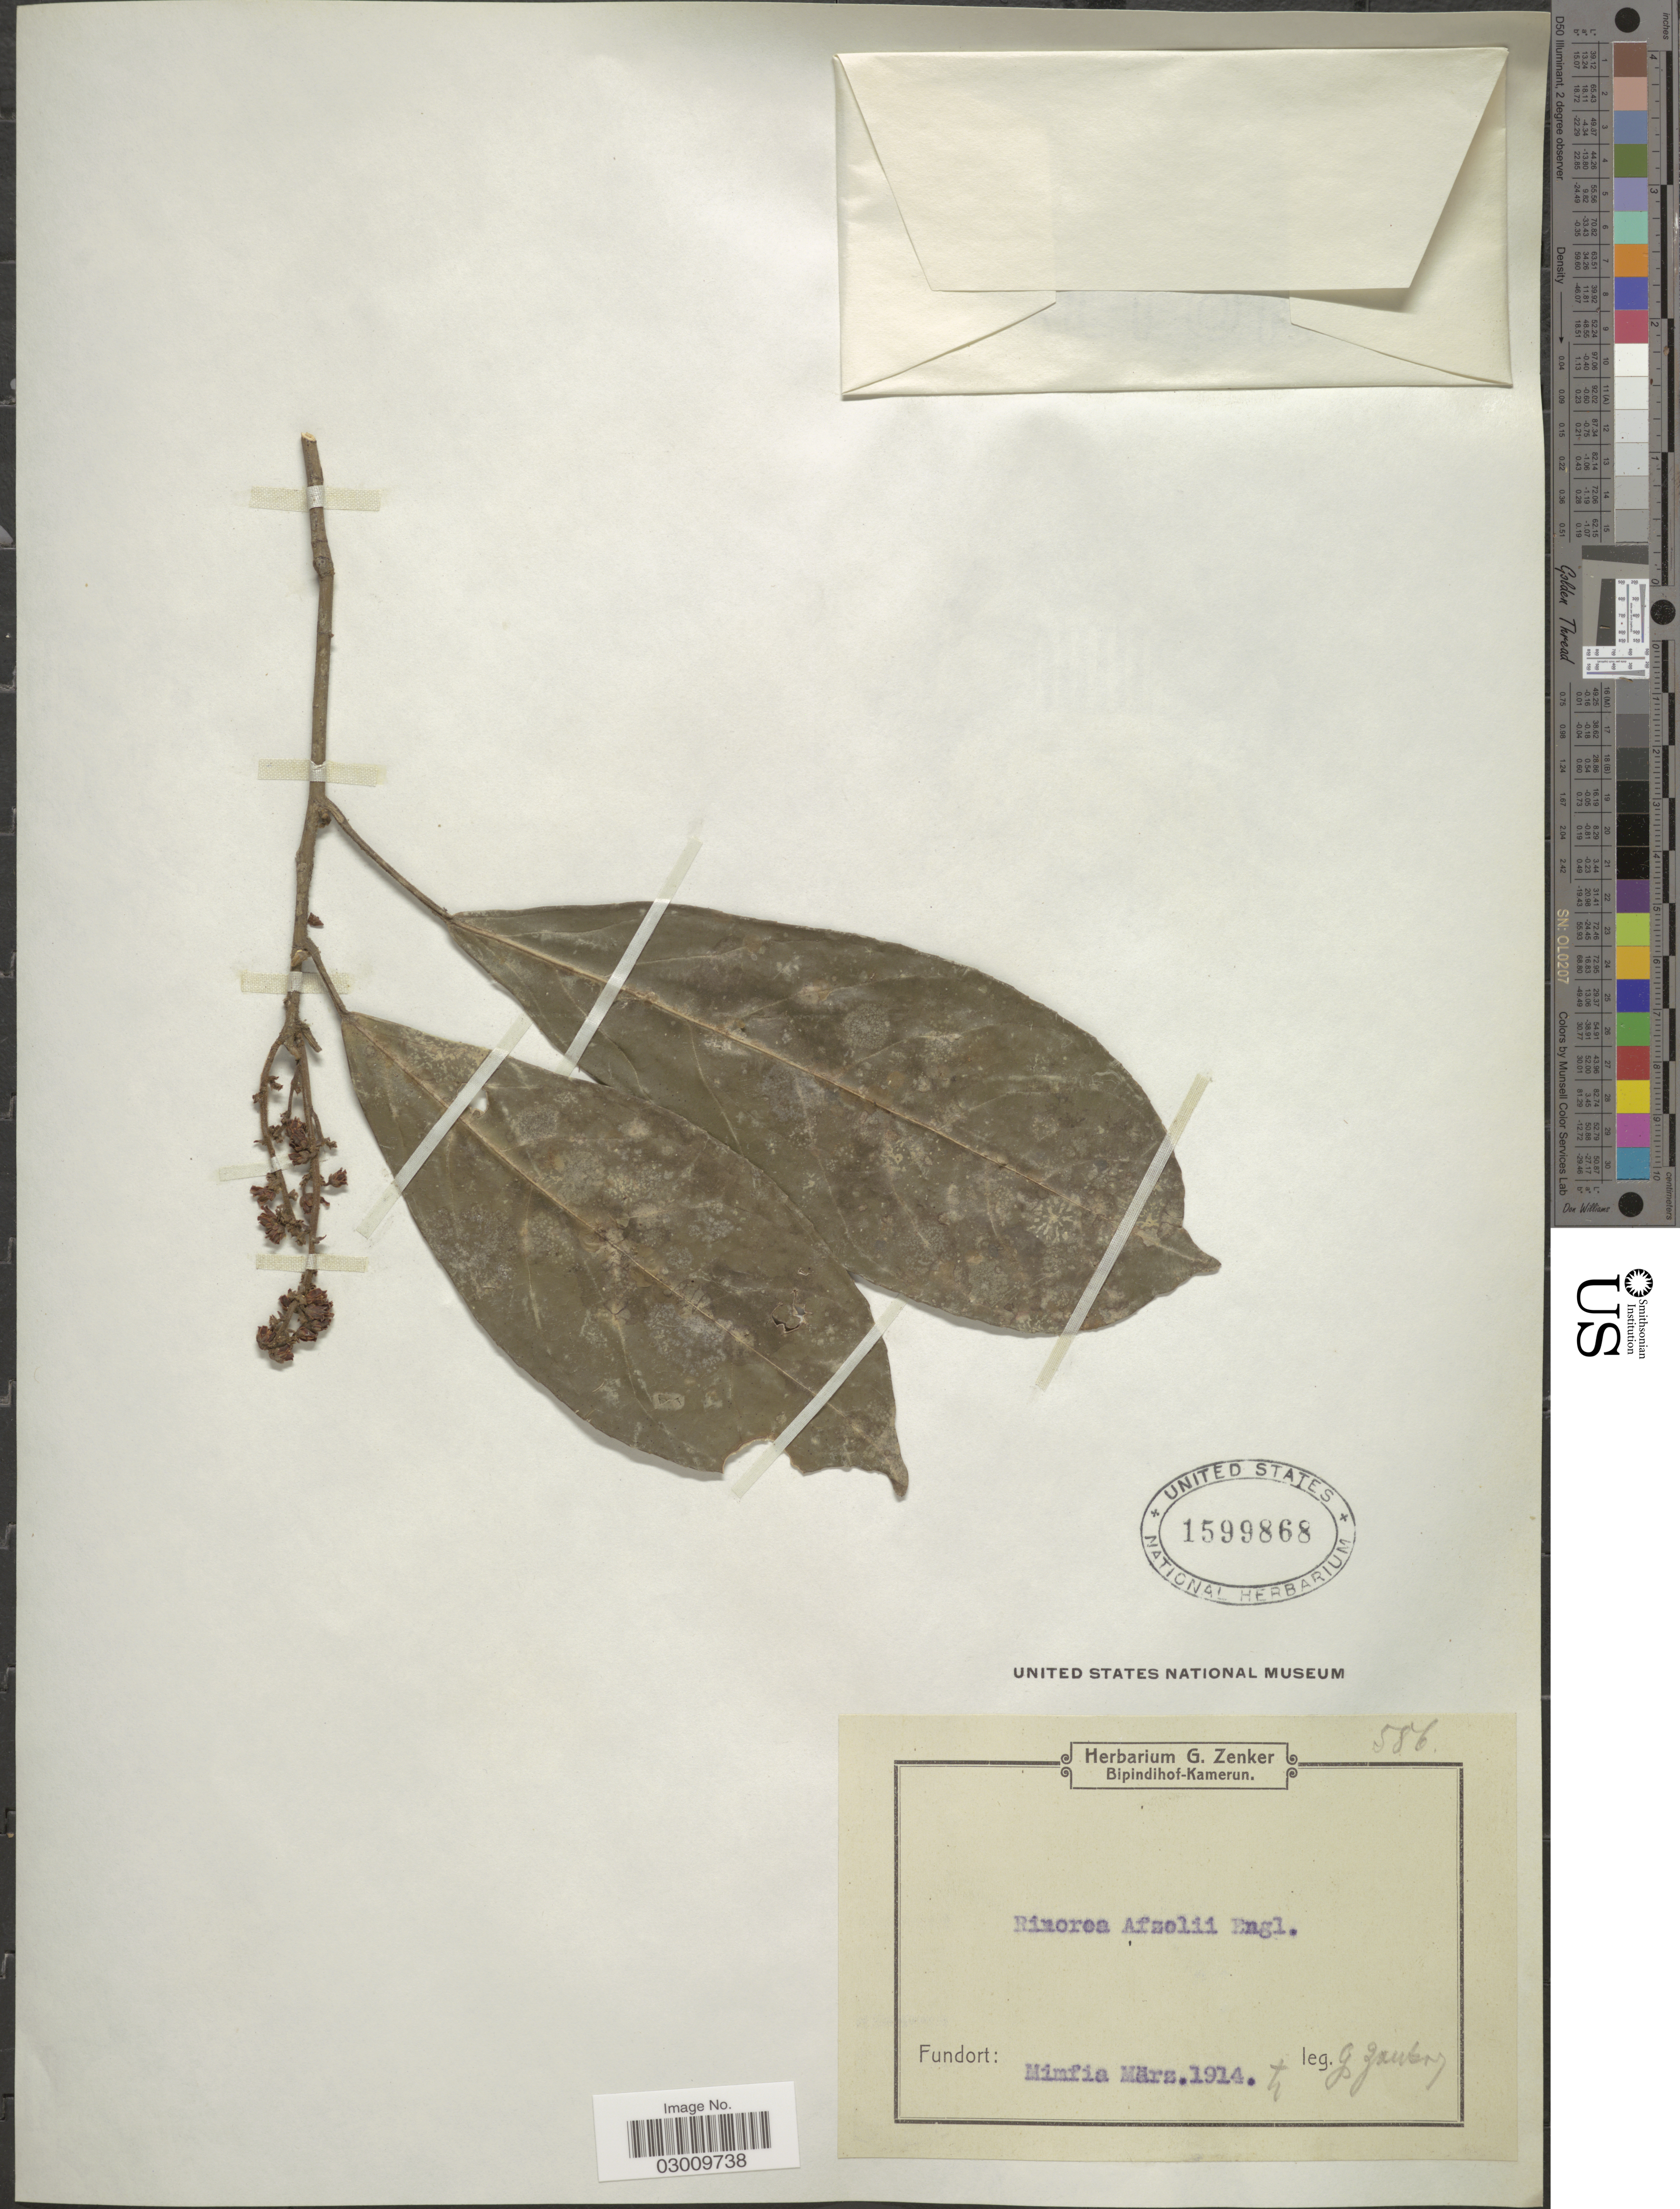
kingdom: Plantae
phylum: Tracheophyta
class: Magnoliopsida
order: Malpighiales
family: Violaceae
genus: Rinorea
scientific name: Rinorea afzelii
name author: Engl.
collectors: G. A. Zenker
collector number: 586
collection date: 1914-03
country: Cameroon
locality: Mimfia.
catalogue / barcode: US 1599868